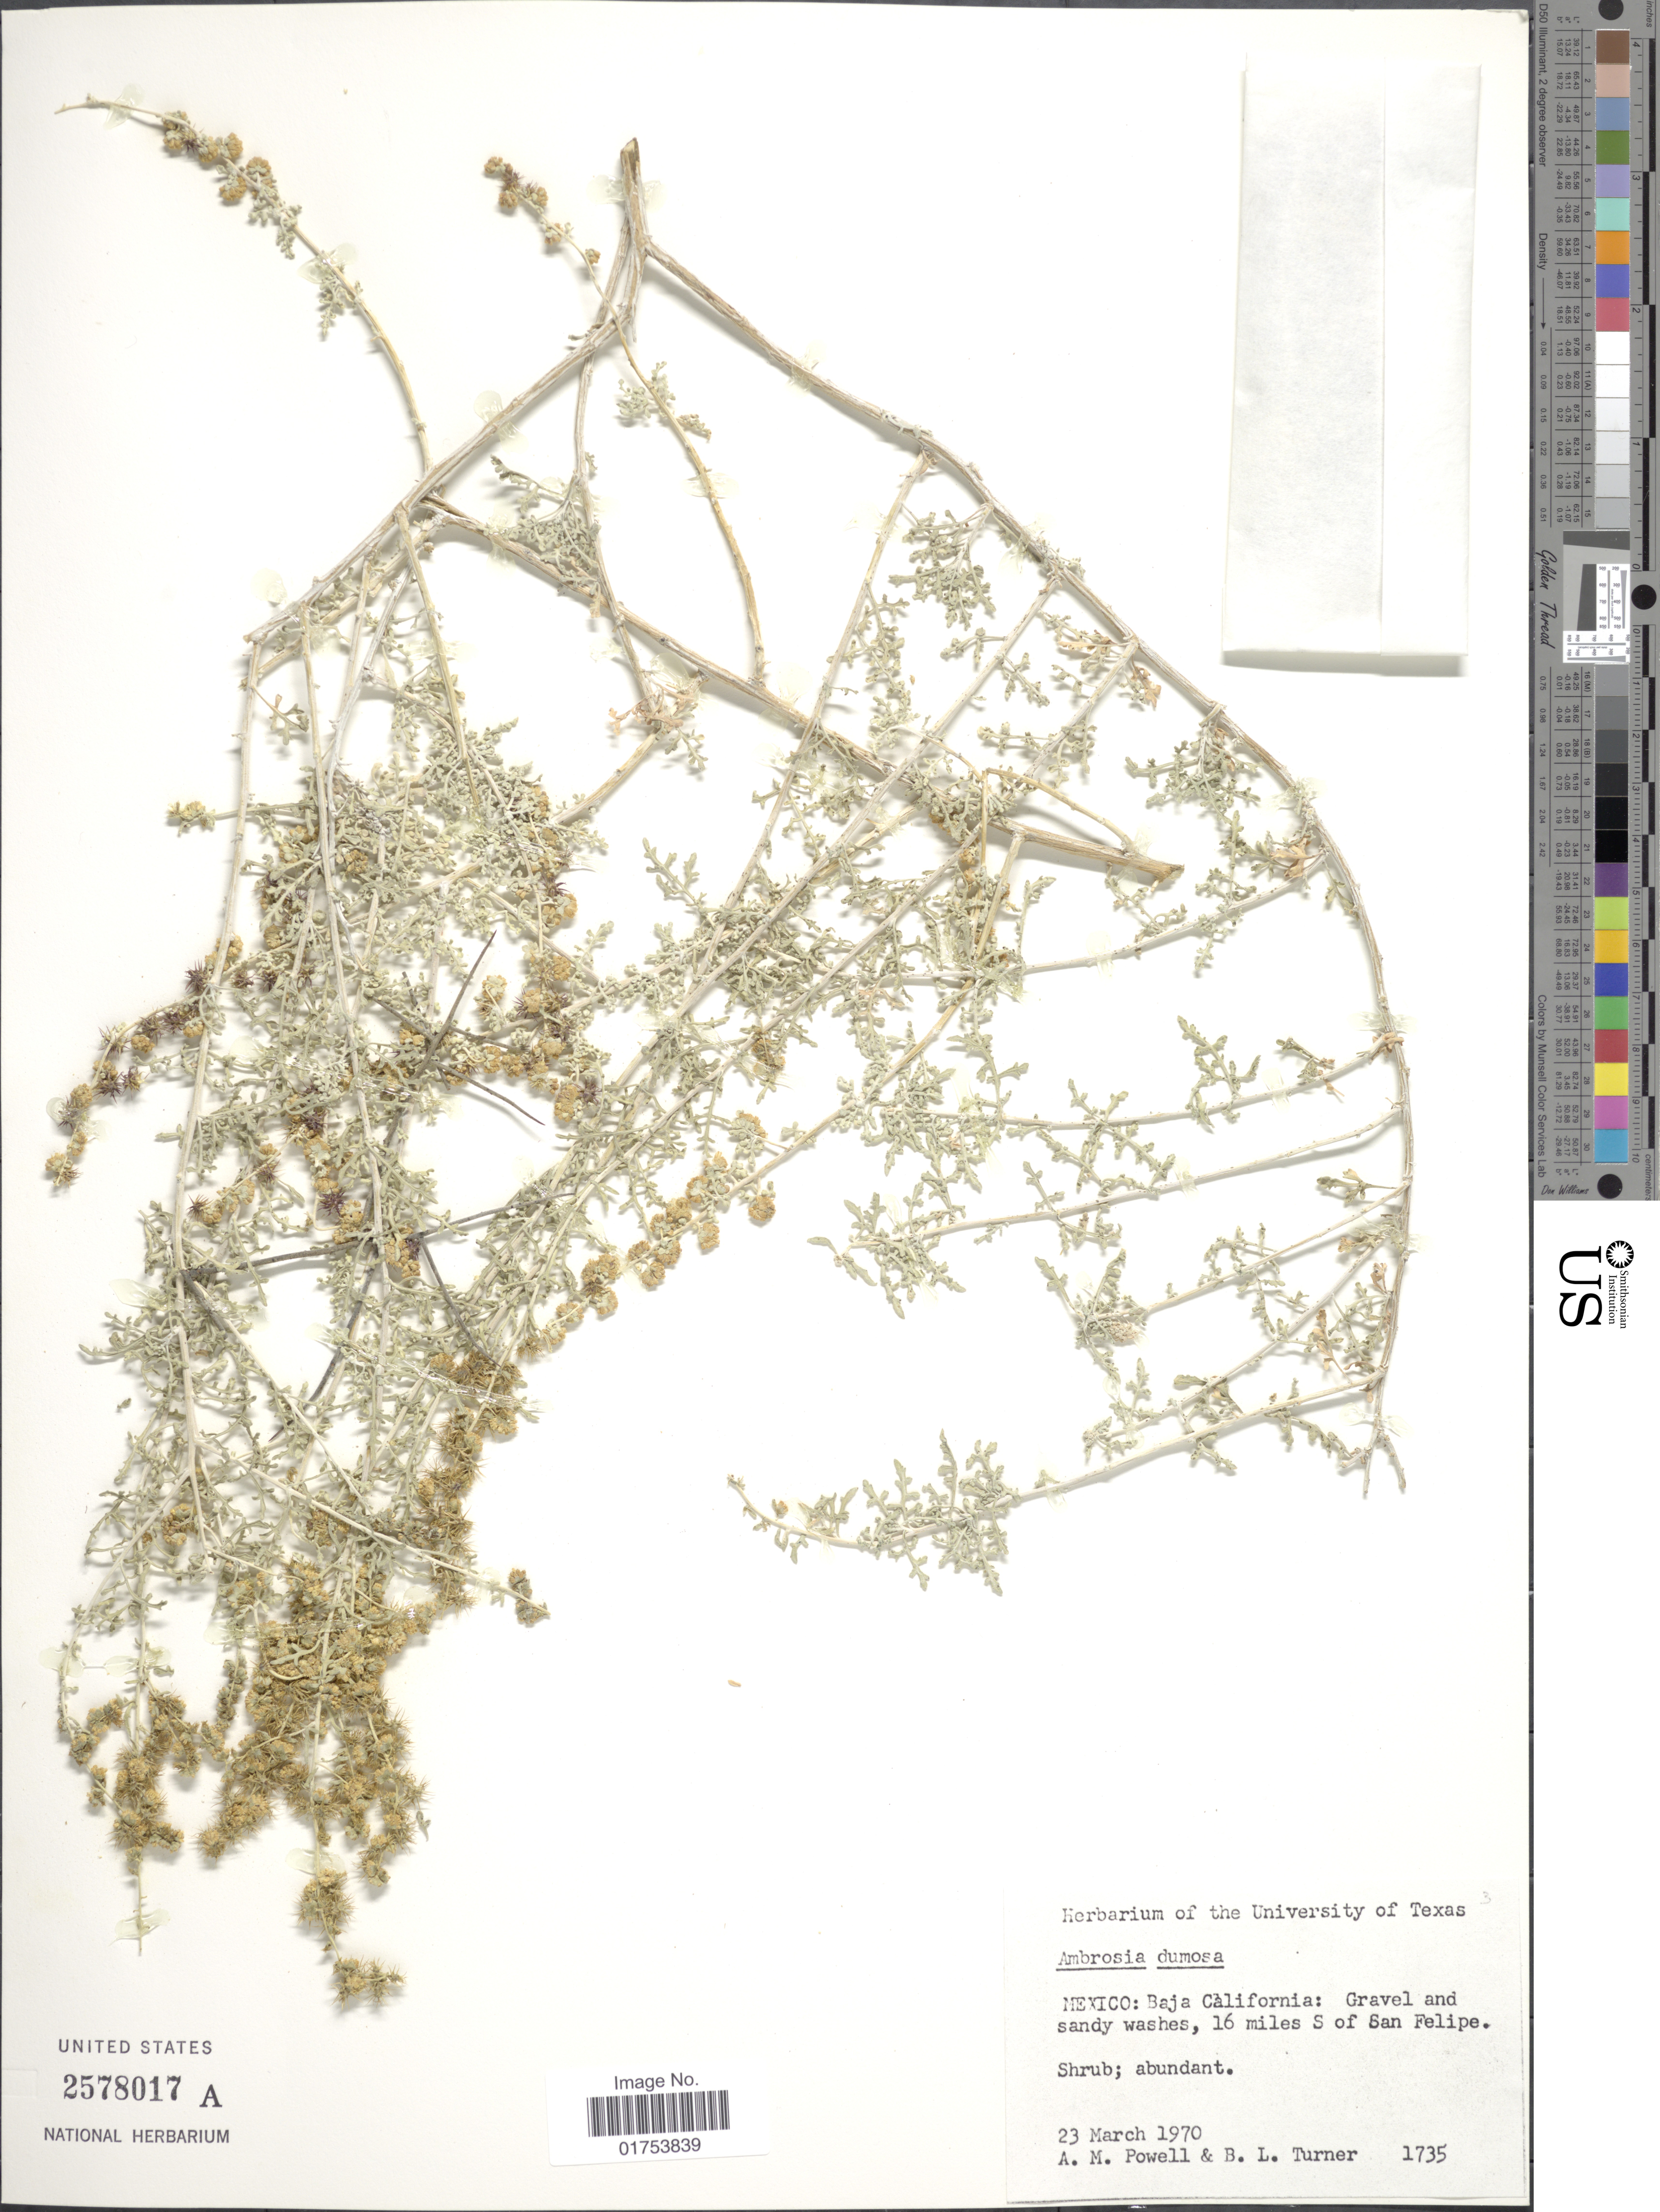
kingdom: Plantae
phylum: Tracheophyta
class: Magnoliopsida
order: Asterales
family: Asteraceae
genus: Ambrosia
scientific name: Ambrosia dumosa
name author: (A. Gray) W.W.Payne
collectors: A. M. Powell & B. L. Turner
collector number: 1735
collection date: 1970-03-23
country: Mexico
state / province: Baja California Norte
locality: Gravel and sandy wash, 16 miles S of San Felipe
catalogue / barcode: US 2578017A